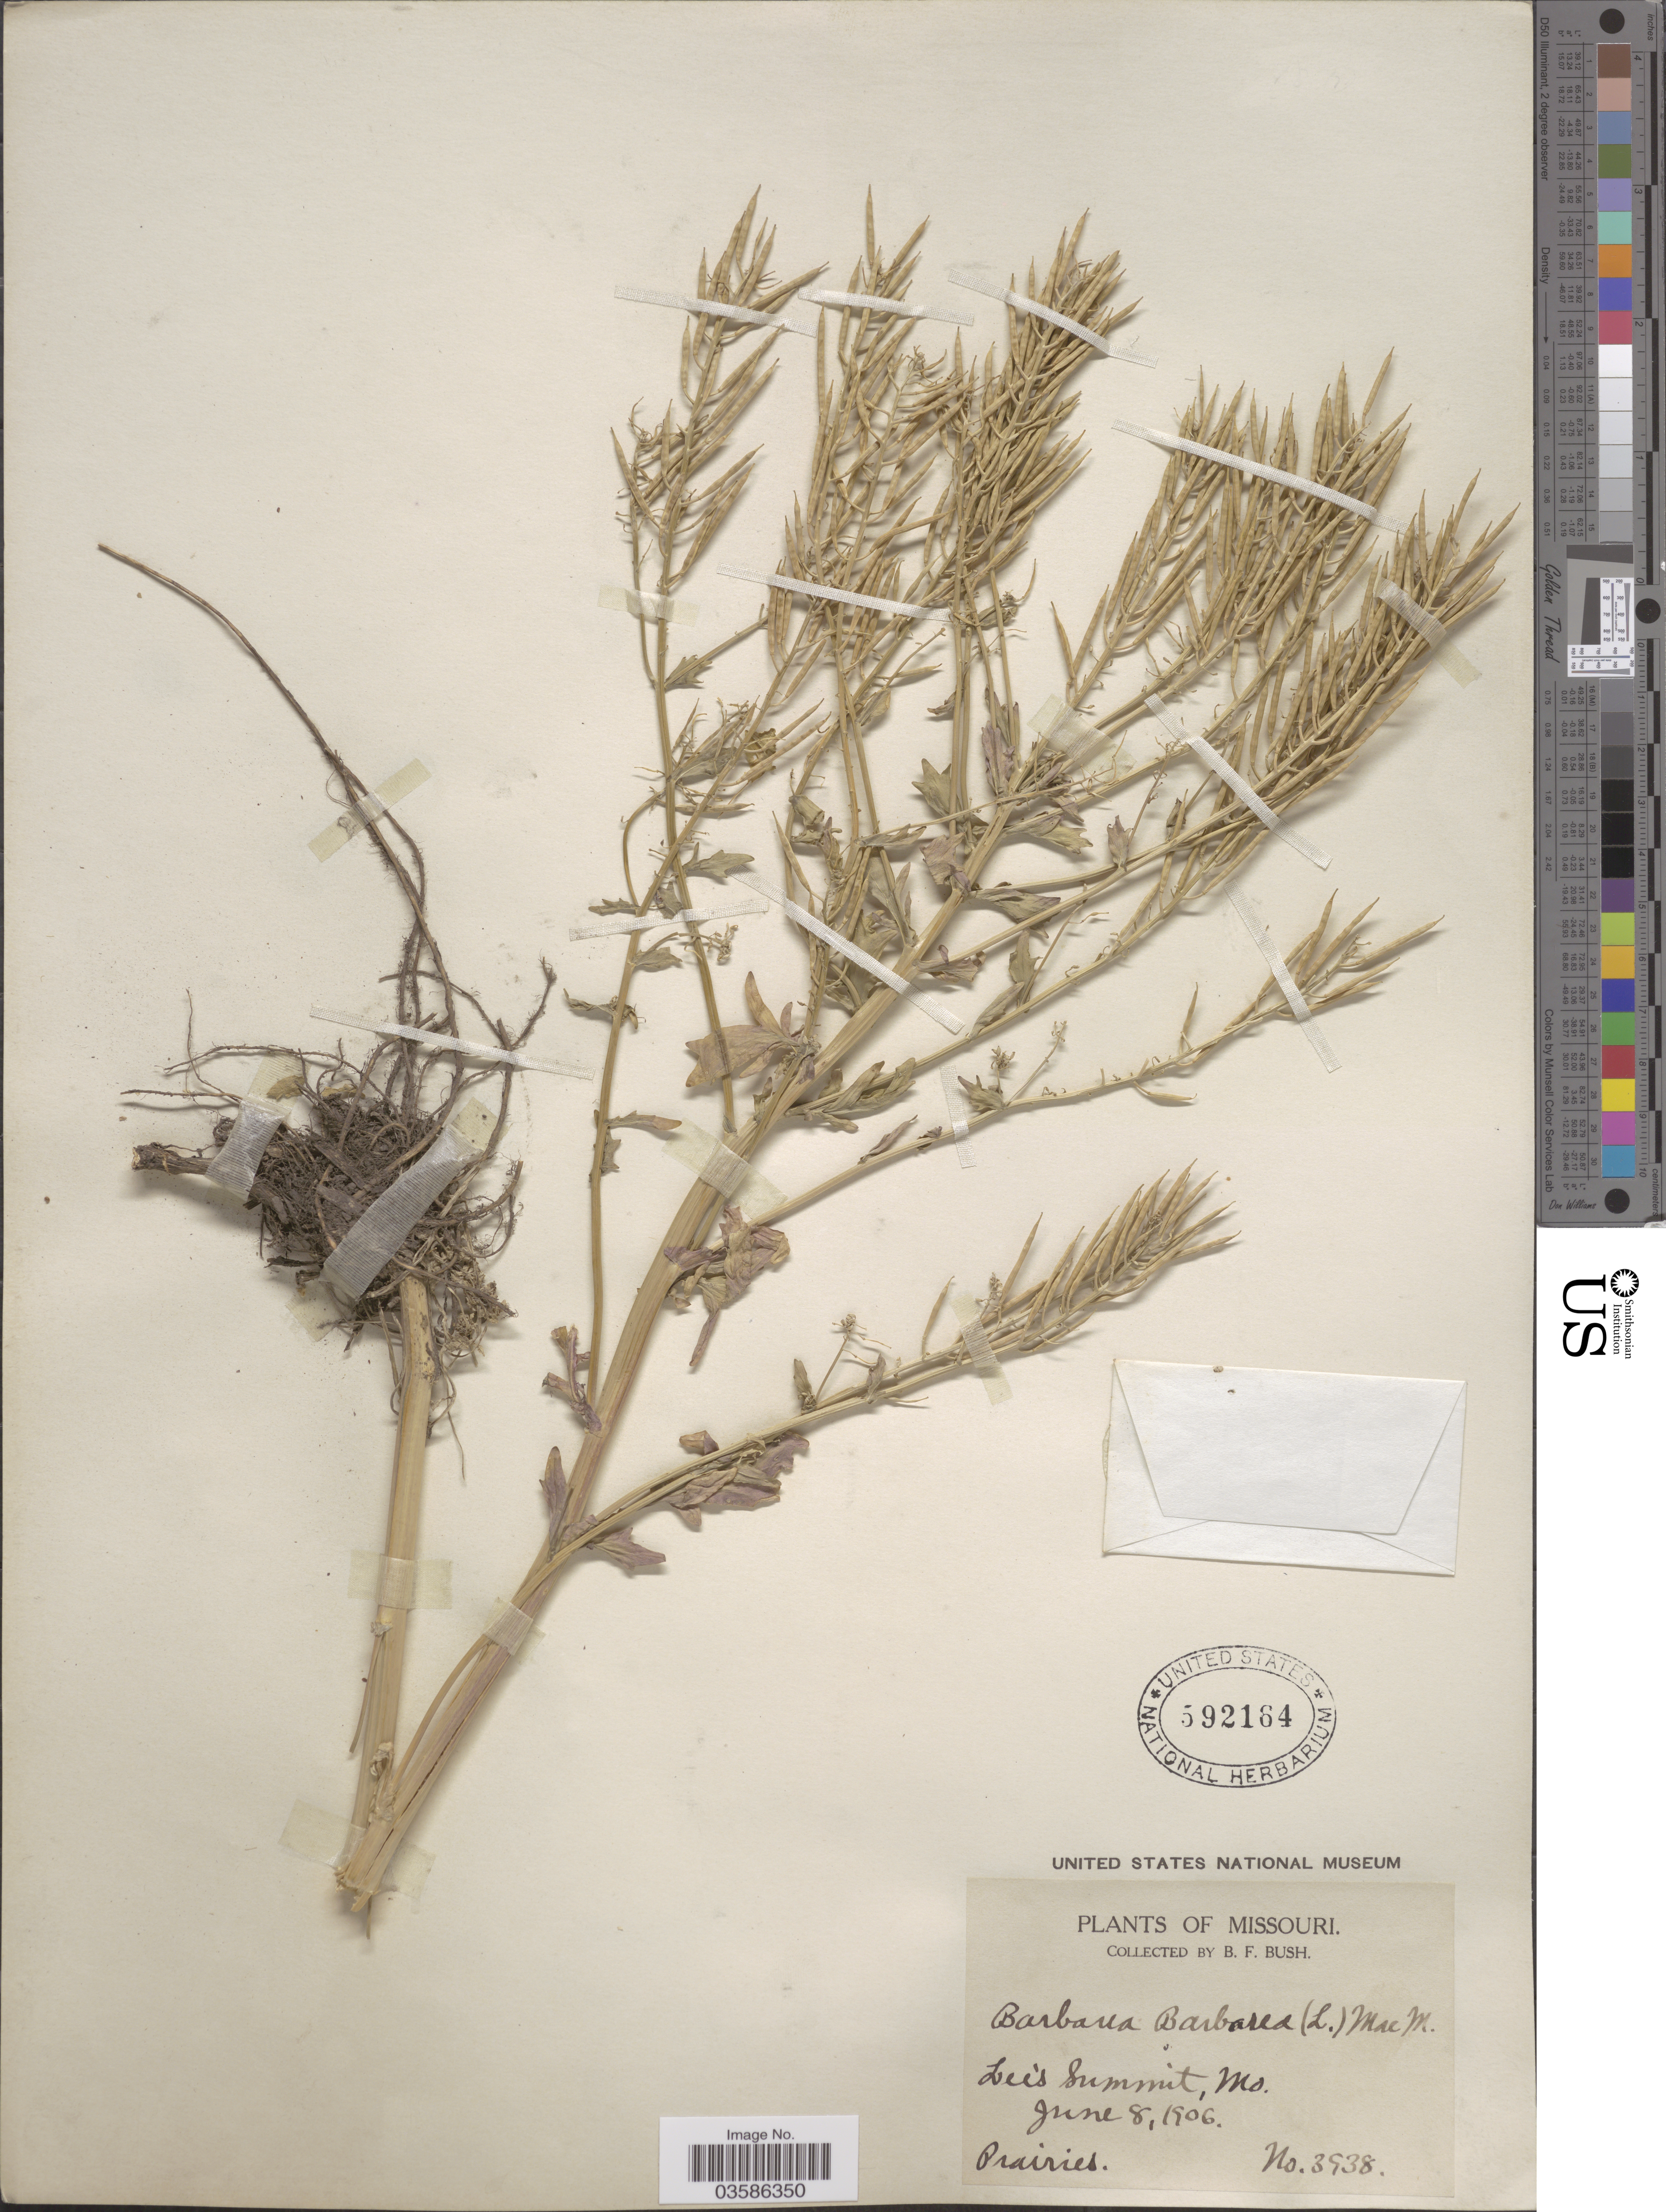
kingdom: Plantae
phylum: Tracheophyta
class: Magnoliopsida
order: Brassicales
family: Brassicaceae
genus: Barbarea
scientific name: Barbarea orthoceras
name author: Ledeb.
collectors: B. F. Bush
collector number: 3938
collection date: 1906-06-08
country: United States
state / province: Missouri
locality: Lee's Summit.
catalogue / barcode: US 592164